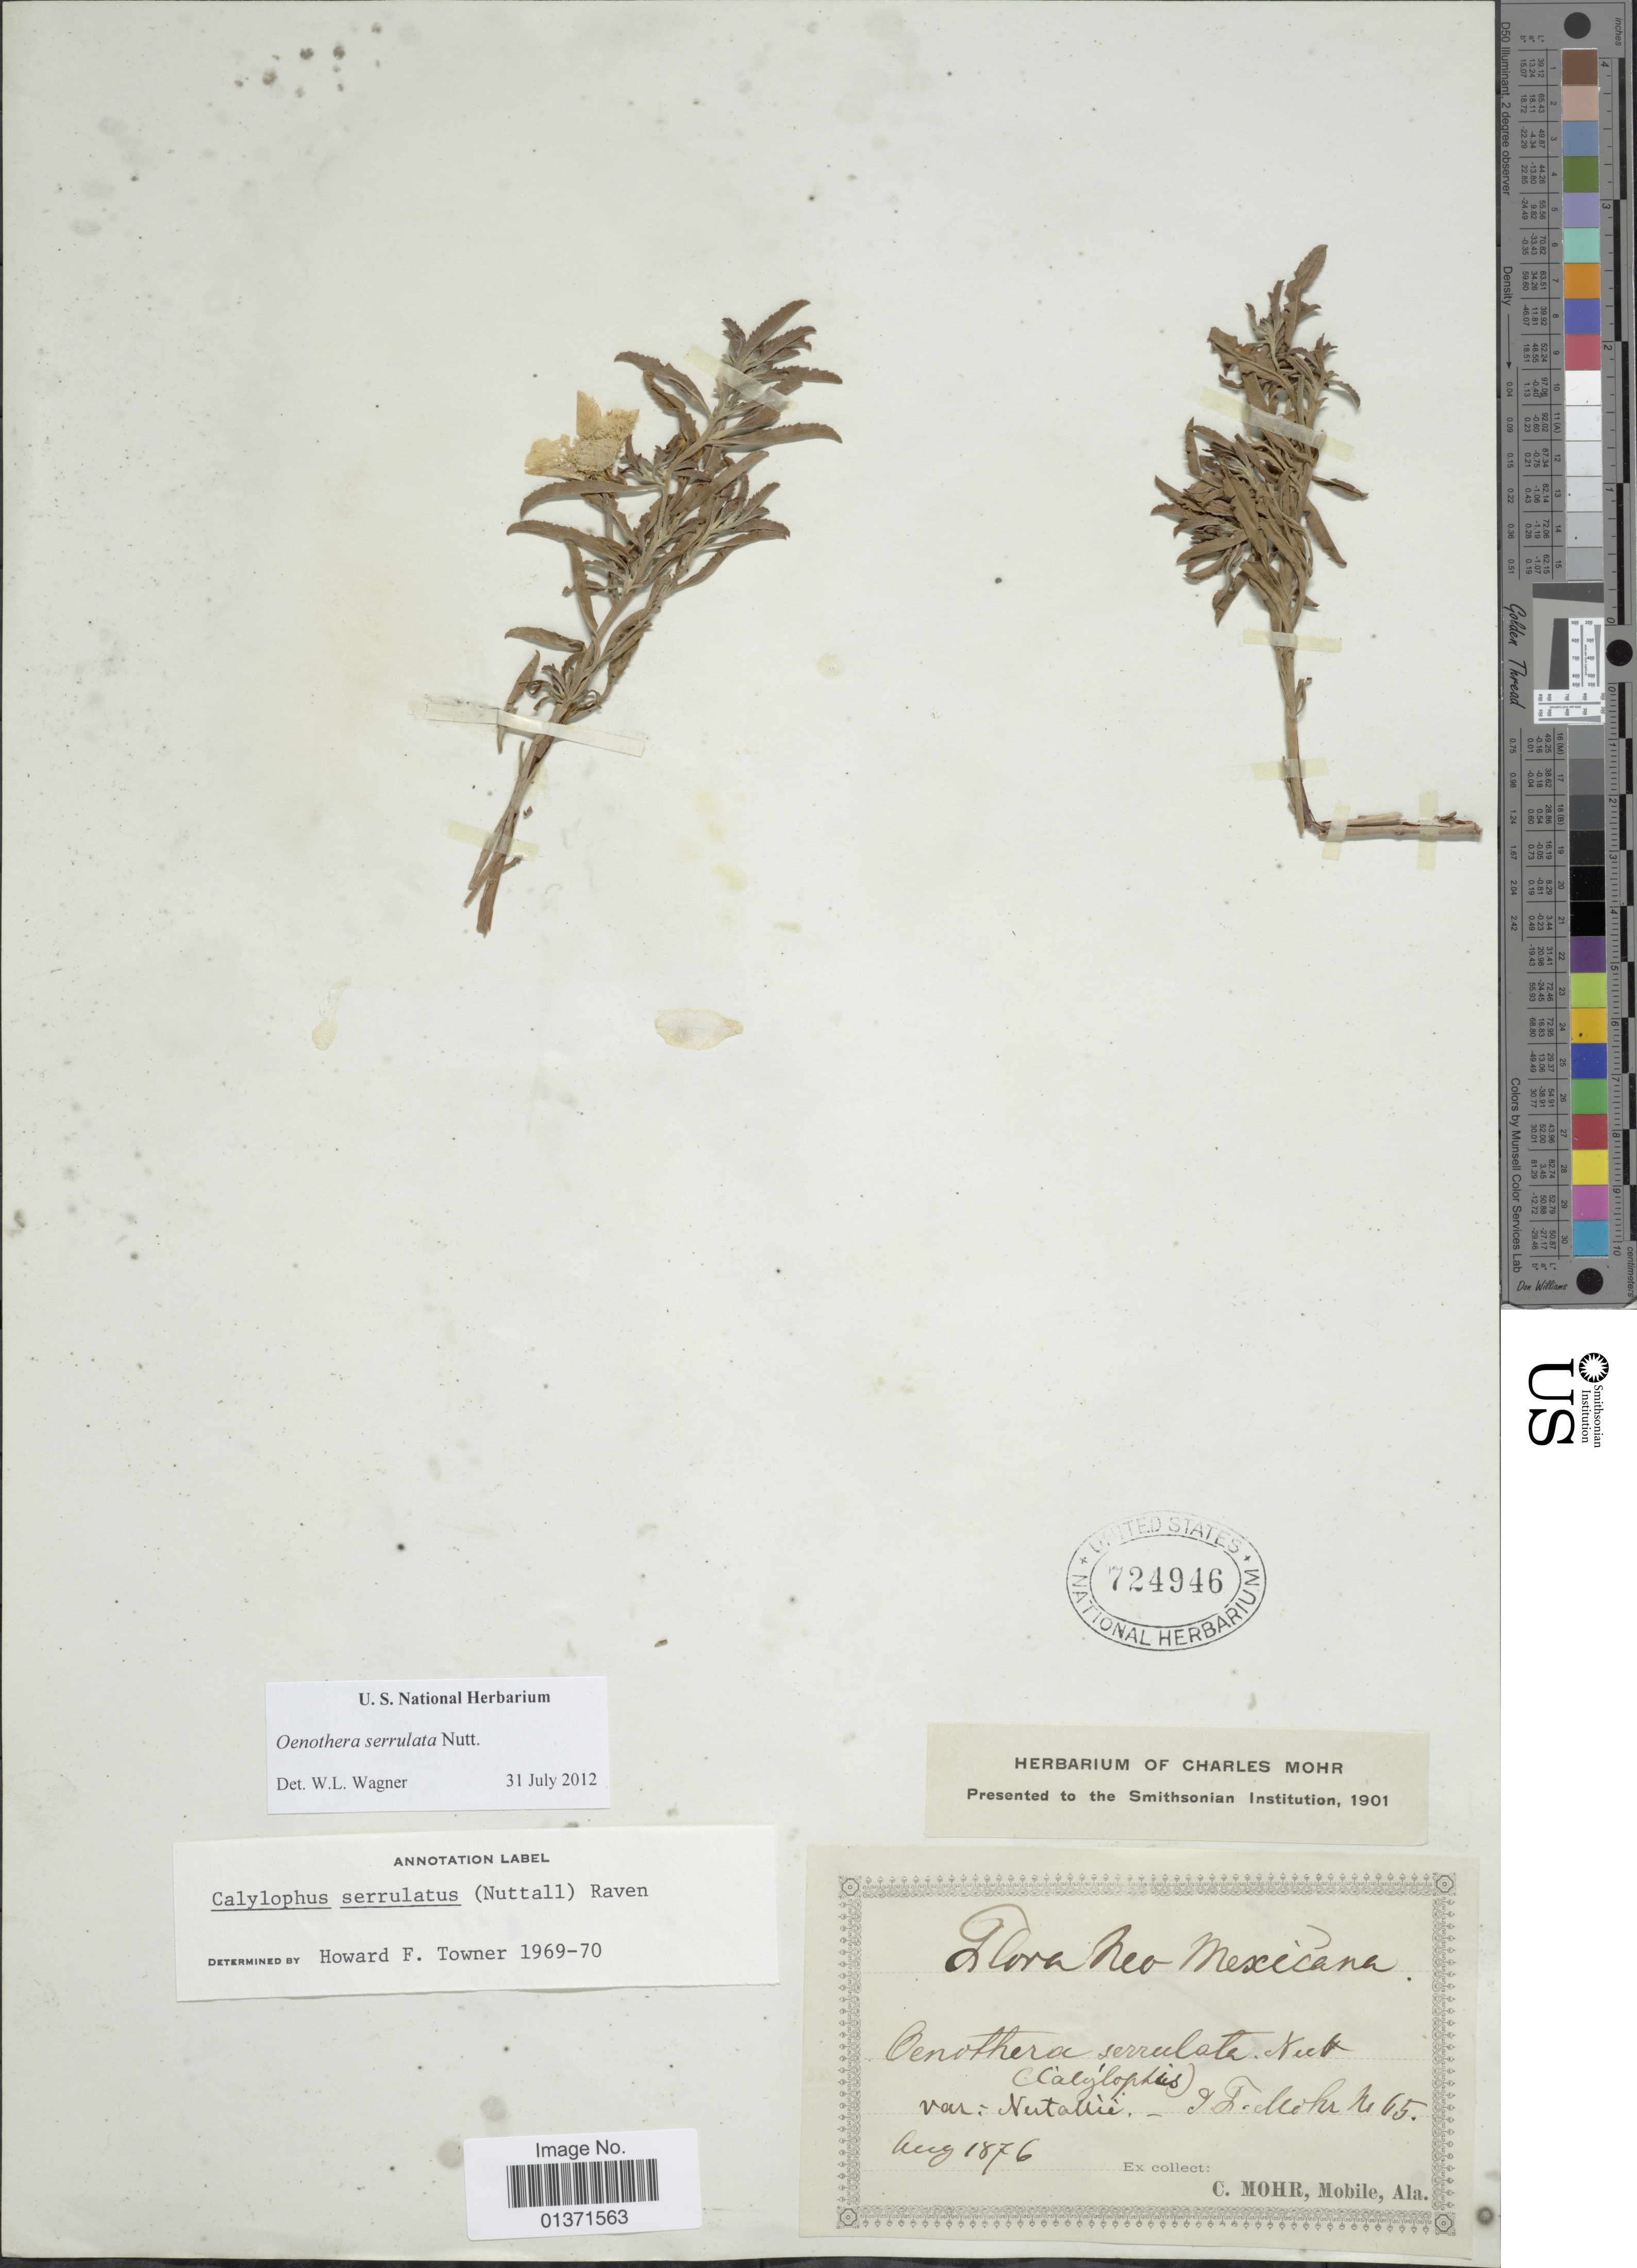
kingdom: Plantae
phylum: Tracheophyta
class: Magnoliopsida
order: Myrtales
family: Onagraceae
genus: Oenothera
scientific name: Oenothera serrulata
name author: Nutt.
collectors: C. T. Mohr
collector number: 65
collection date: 1876-08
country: United States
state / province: New Mexico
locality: Mobile, Ala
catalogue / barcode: US 724946